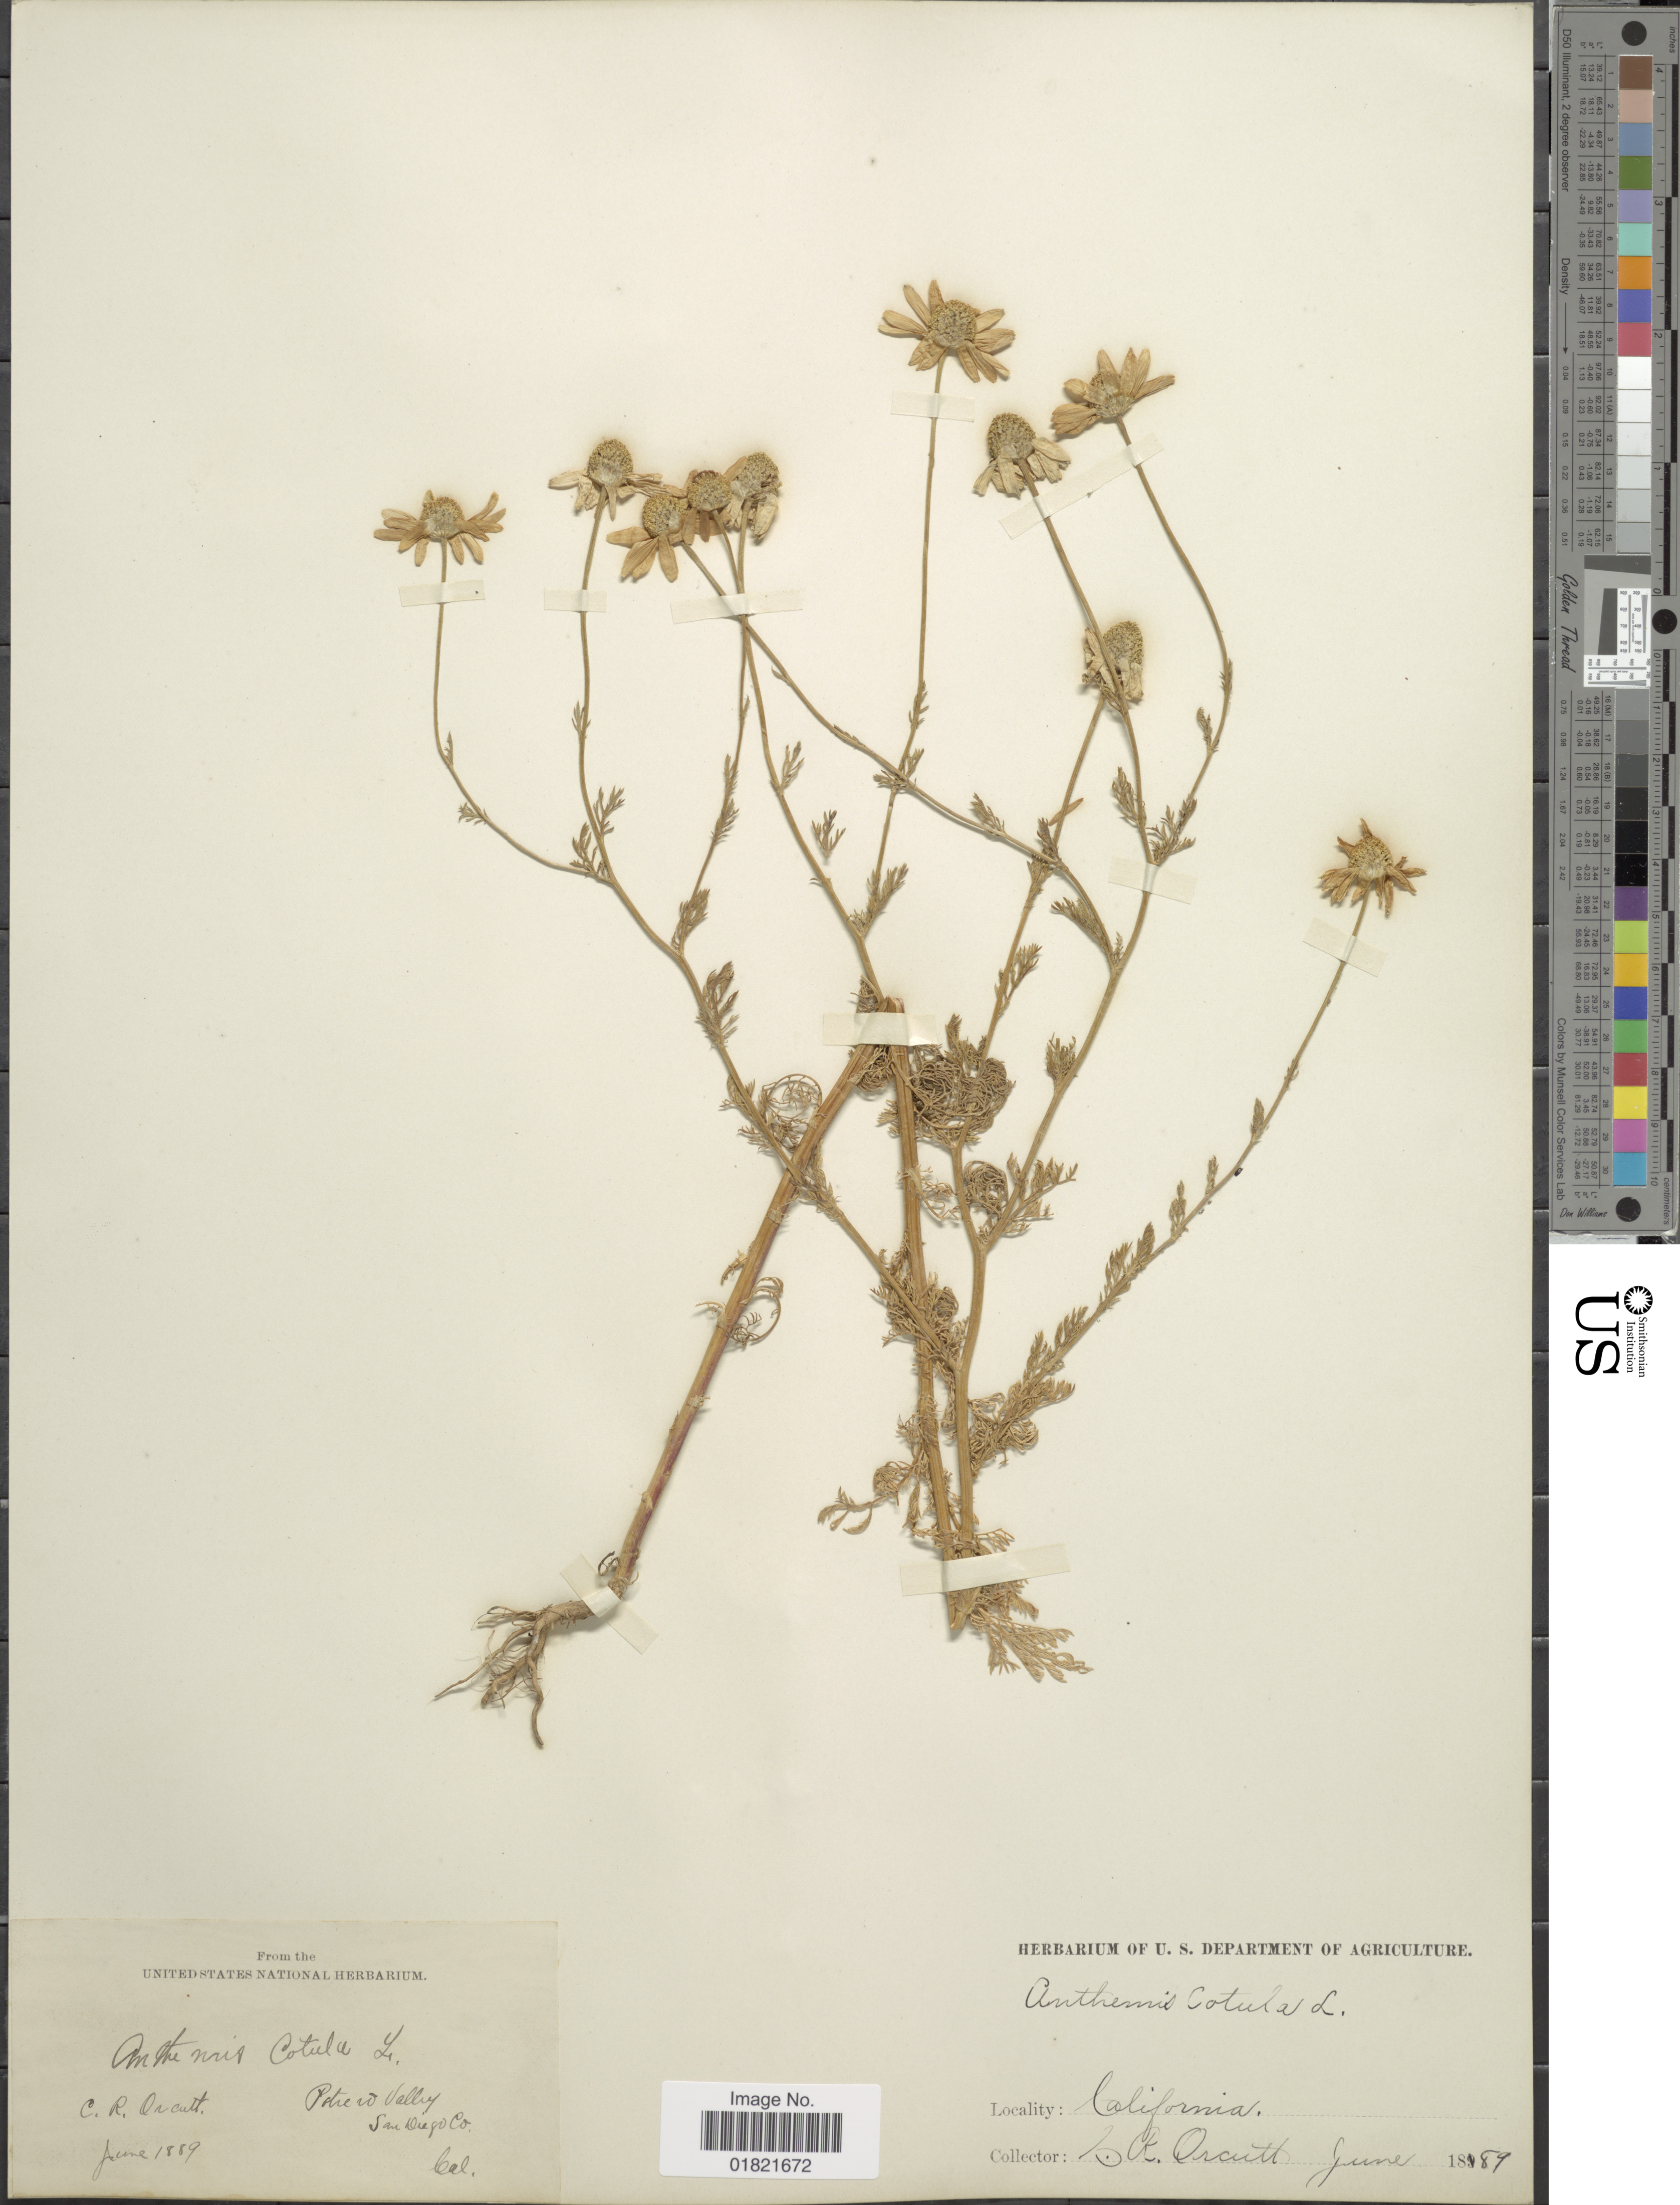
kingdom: Plantae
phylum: Tracheophyta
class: Magnoliopsida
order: Asterales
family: Asteraceae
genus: Anthemis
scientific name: Anthemis cotula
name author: L.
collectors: C. R. Orcutt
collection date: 1889-06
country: United States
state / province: California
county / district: San Diego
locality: Potrero Valley, San Diego Co.